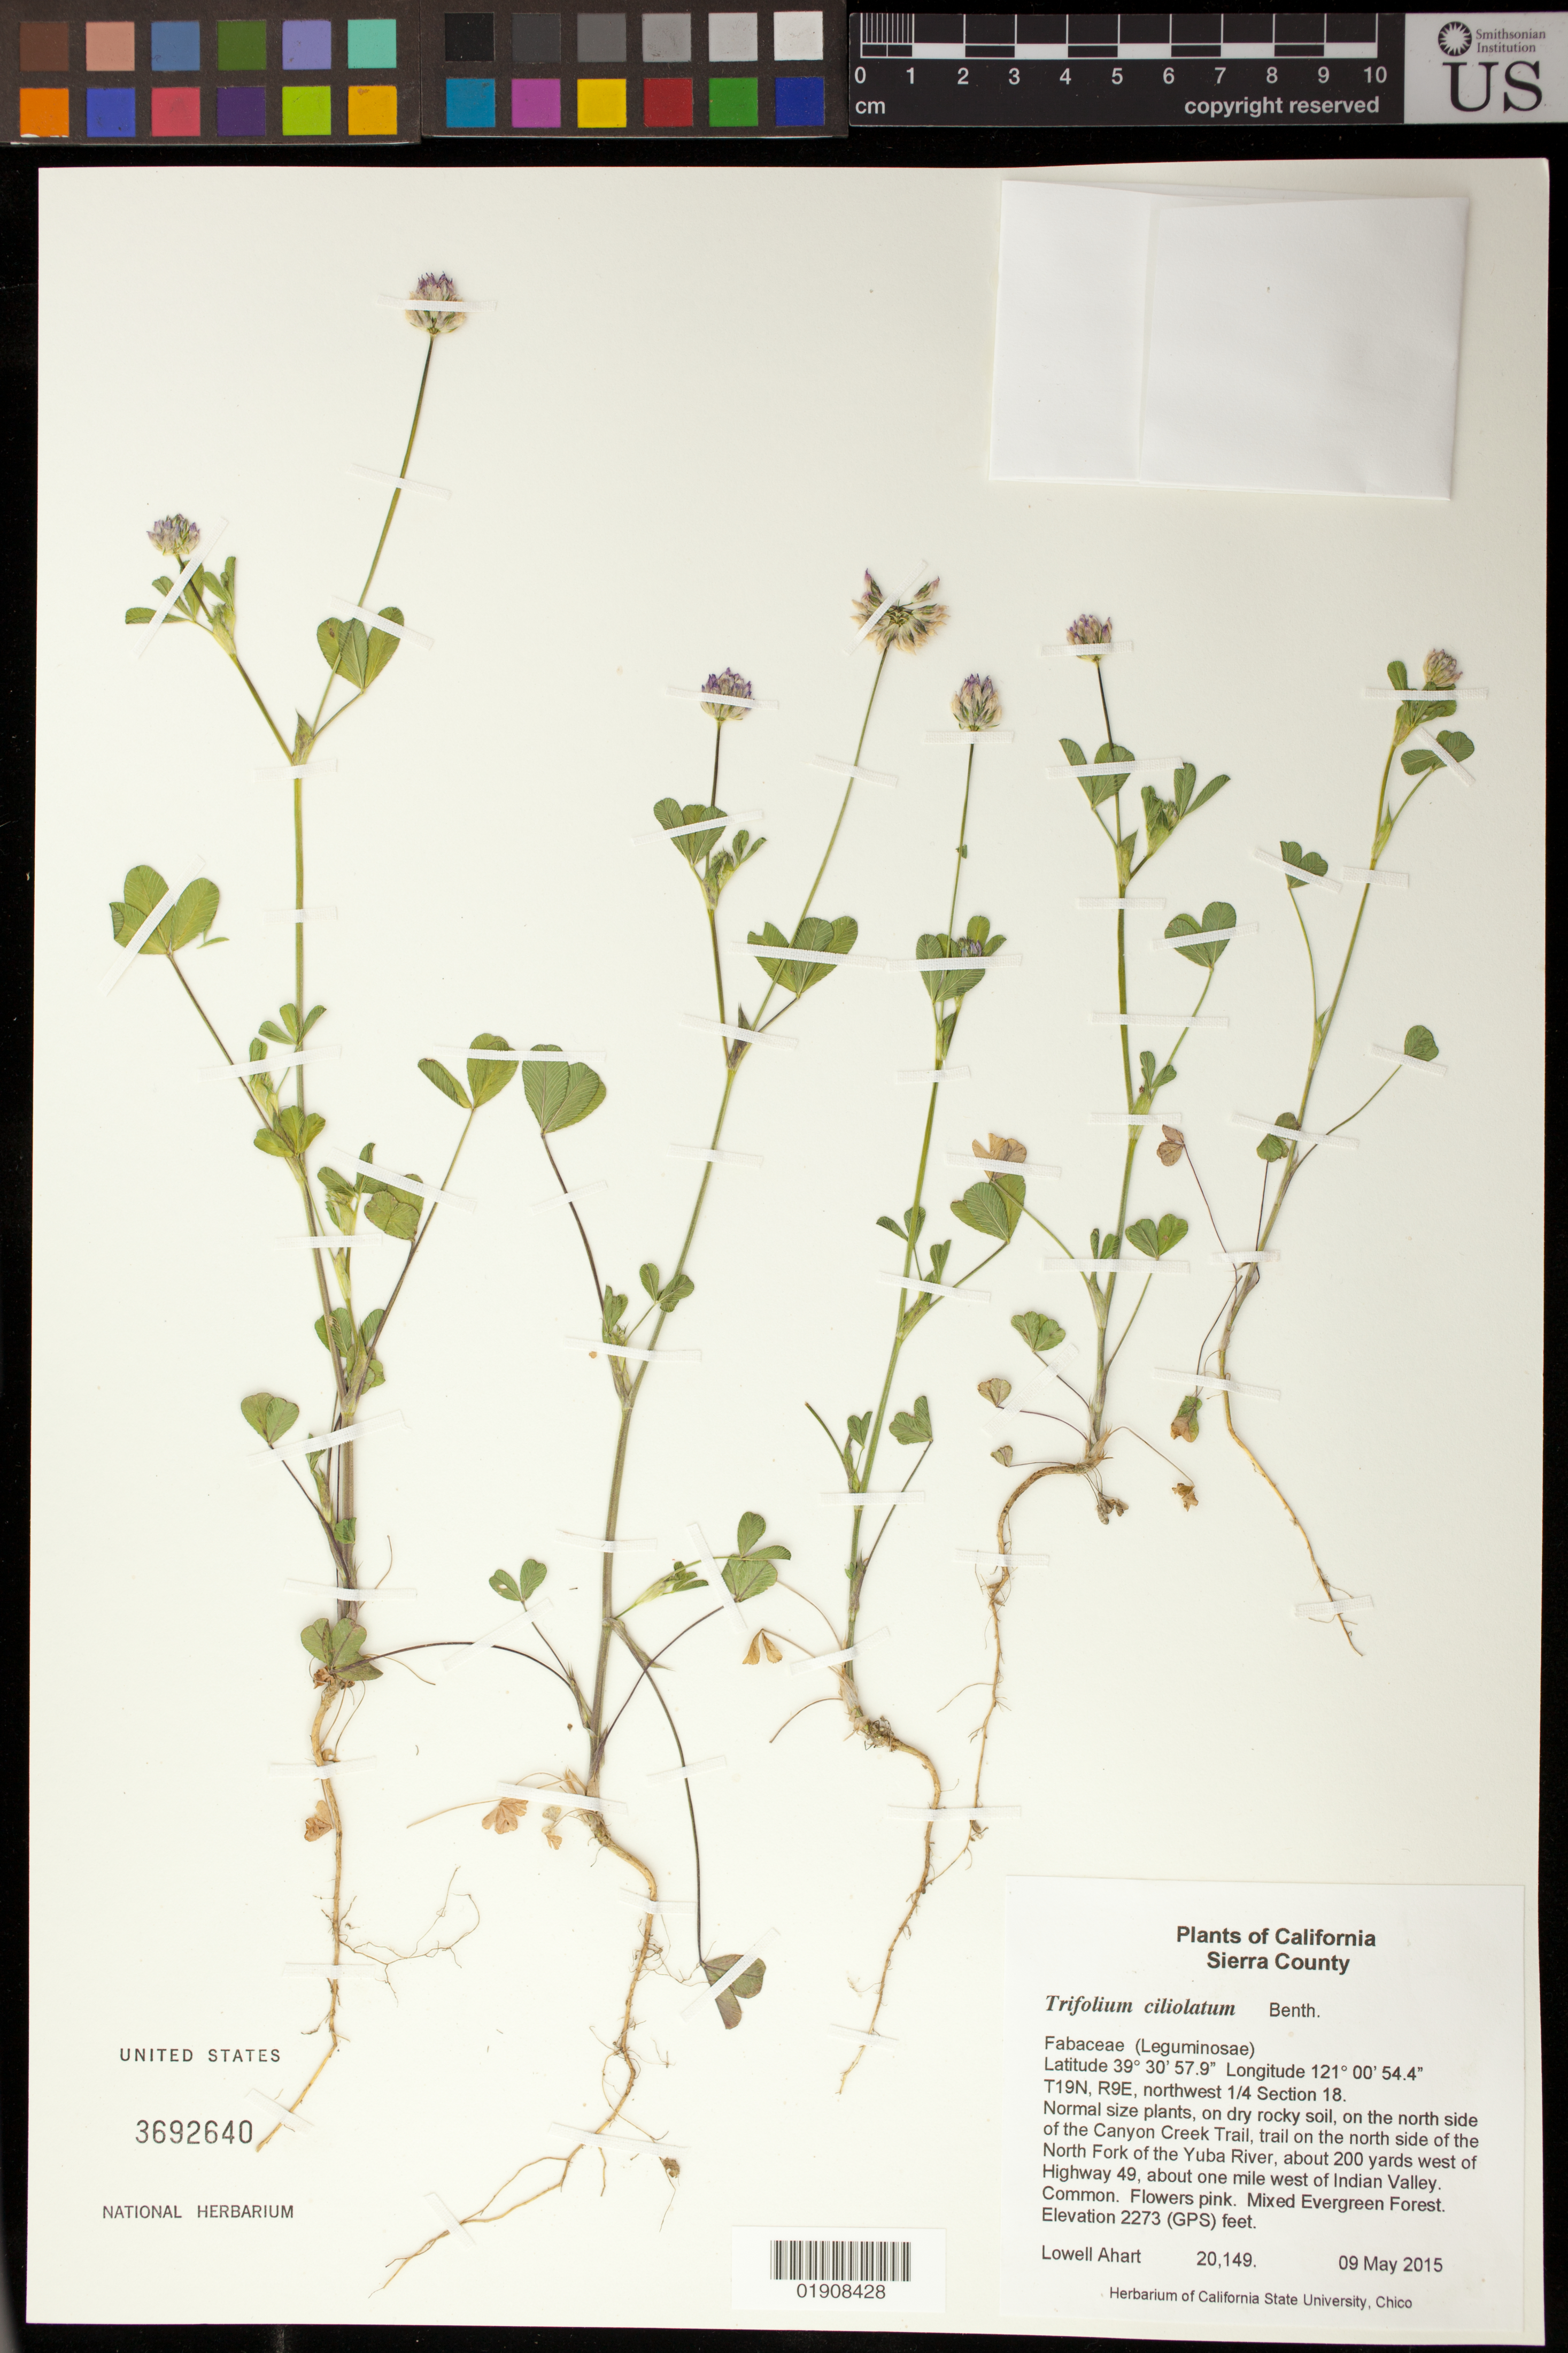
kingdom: Plantae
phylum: Tracheophyta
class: Magnoliopsida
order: Fabales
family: Fabaceae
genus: Trifolium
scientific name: Trifolium ciliolatum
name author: Benth.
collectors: L. Ahart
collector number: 20149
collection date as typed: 09 May 2015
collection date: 2015-05-09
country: United States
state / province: California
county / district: Sierra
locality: On the north side of the Canyon Creek Trail, trail on the north side of the North Fork of the Yuba River, about 300 yards west of Highway 49, about one mile west of Indian Valley. T19N, R9E, northwest 1/4 Section 18.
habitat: Mixed Evergreen forest.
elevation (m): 693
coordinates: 39 30 57.9 N, 121 00 54.4 W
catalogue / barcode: US 3692640